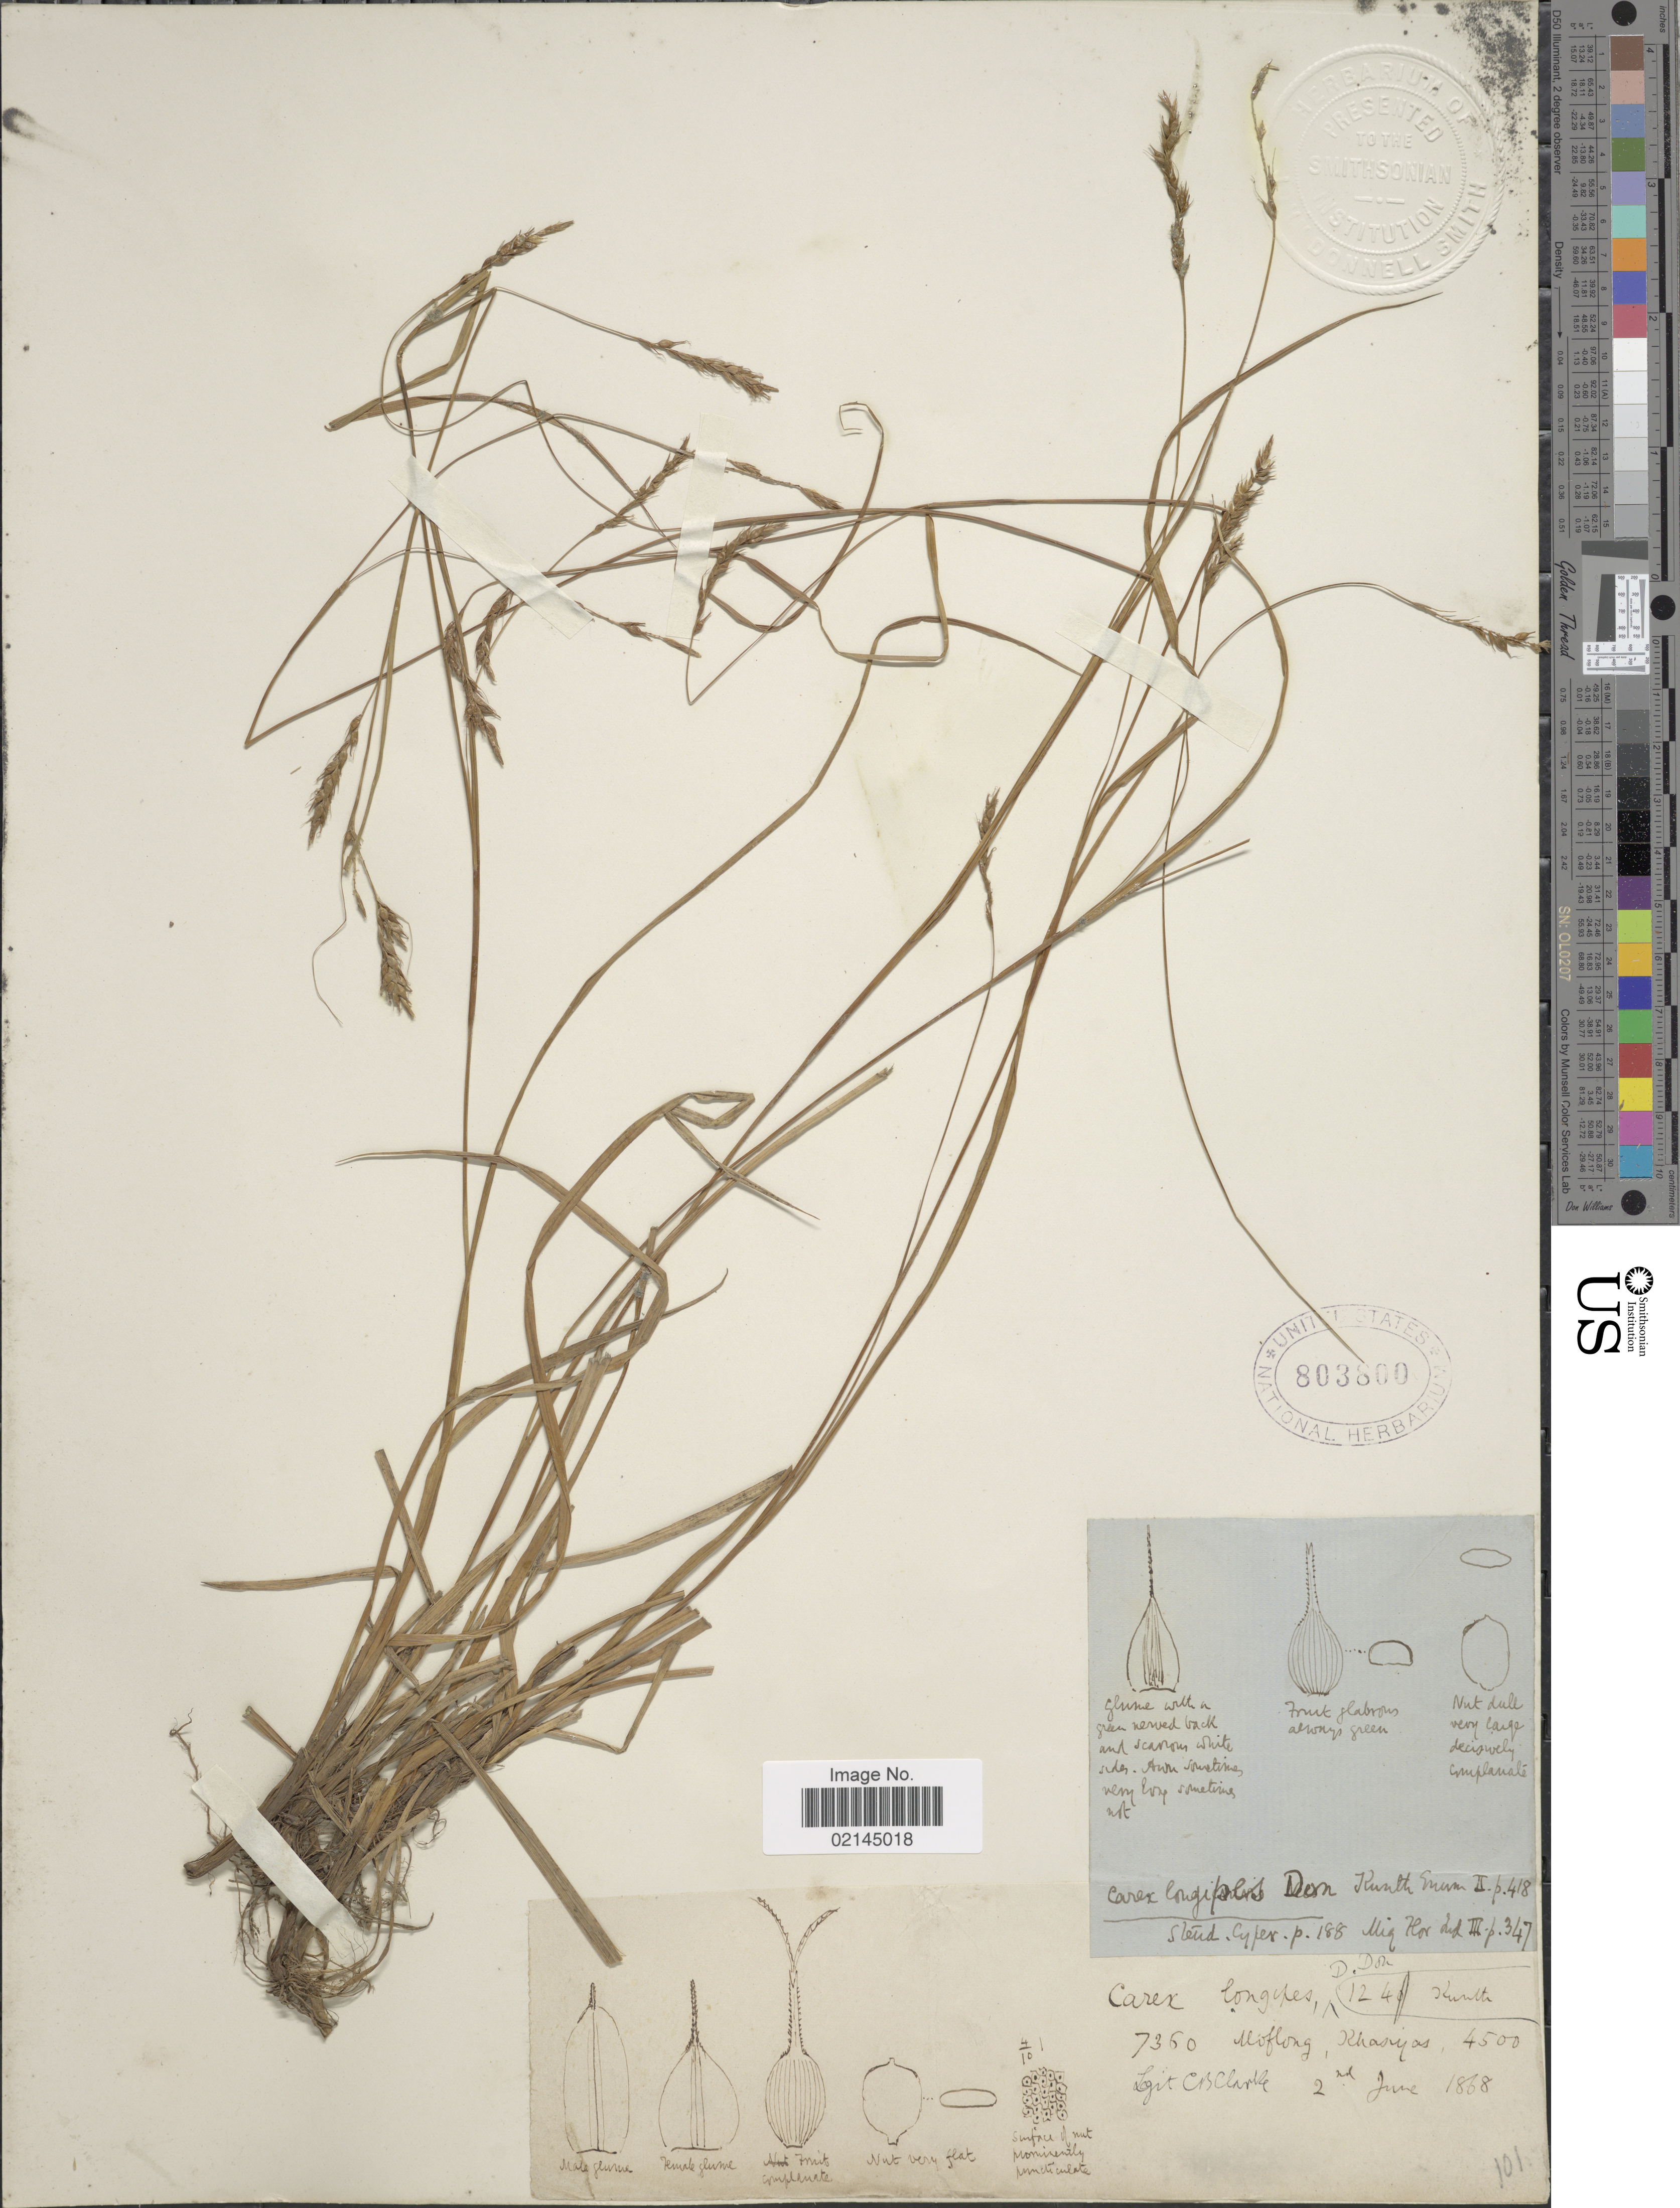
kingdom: Plantae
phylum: Tracheophyta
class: Liliopsida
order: Poales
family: Cyperaceae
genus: Carex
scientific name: Carex longipes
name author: D. Don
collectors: C. B. Clarke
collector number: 7350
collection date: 1868-06-02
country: India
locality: Moflong, Khasiyas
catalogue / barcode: US 803800